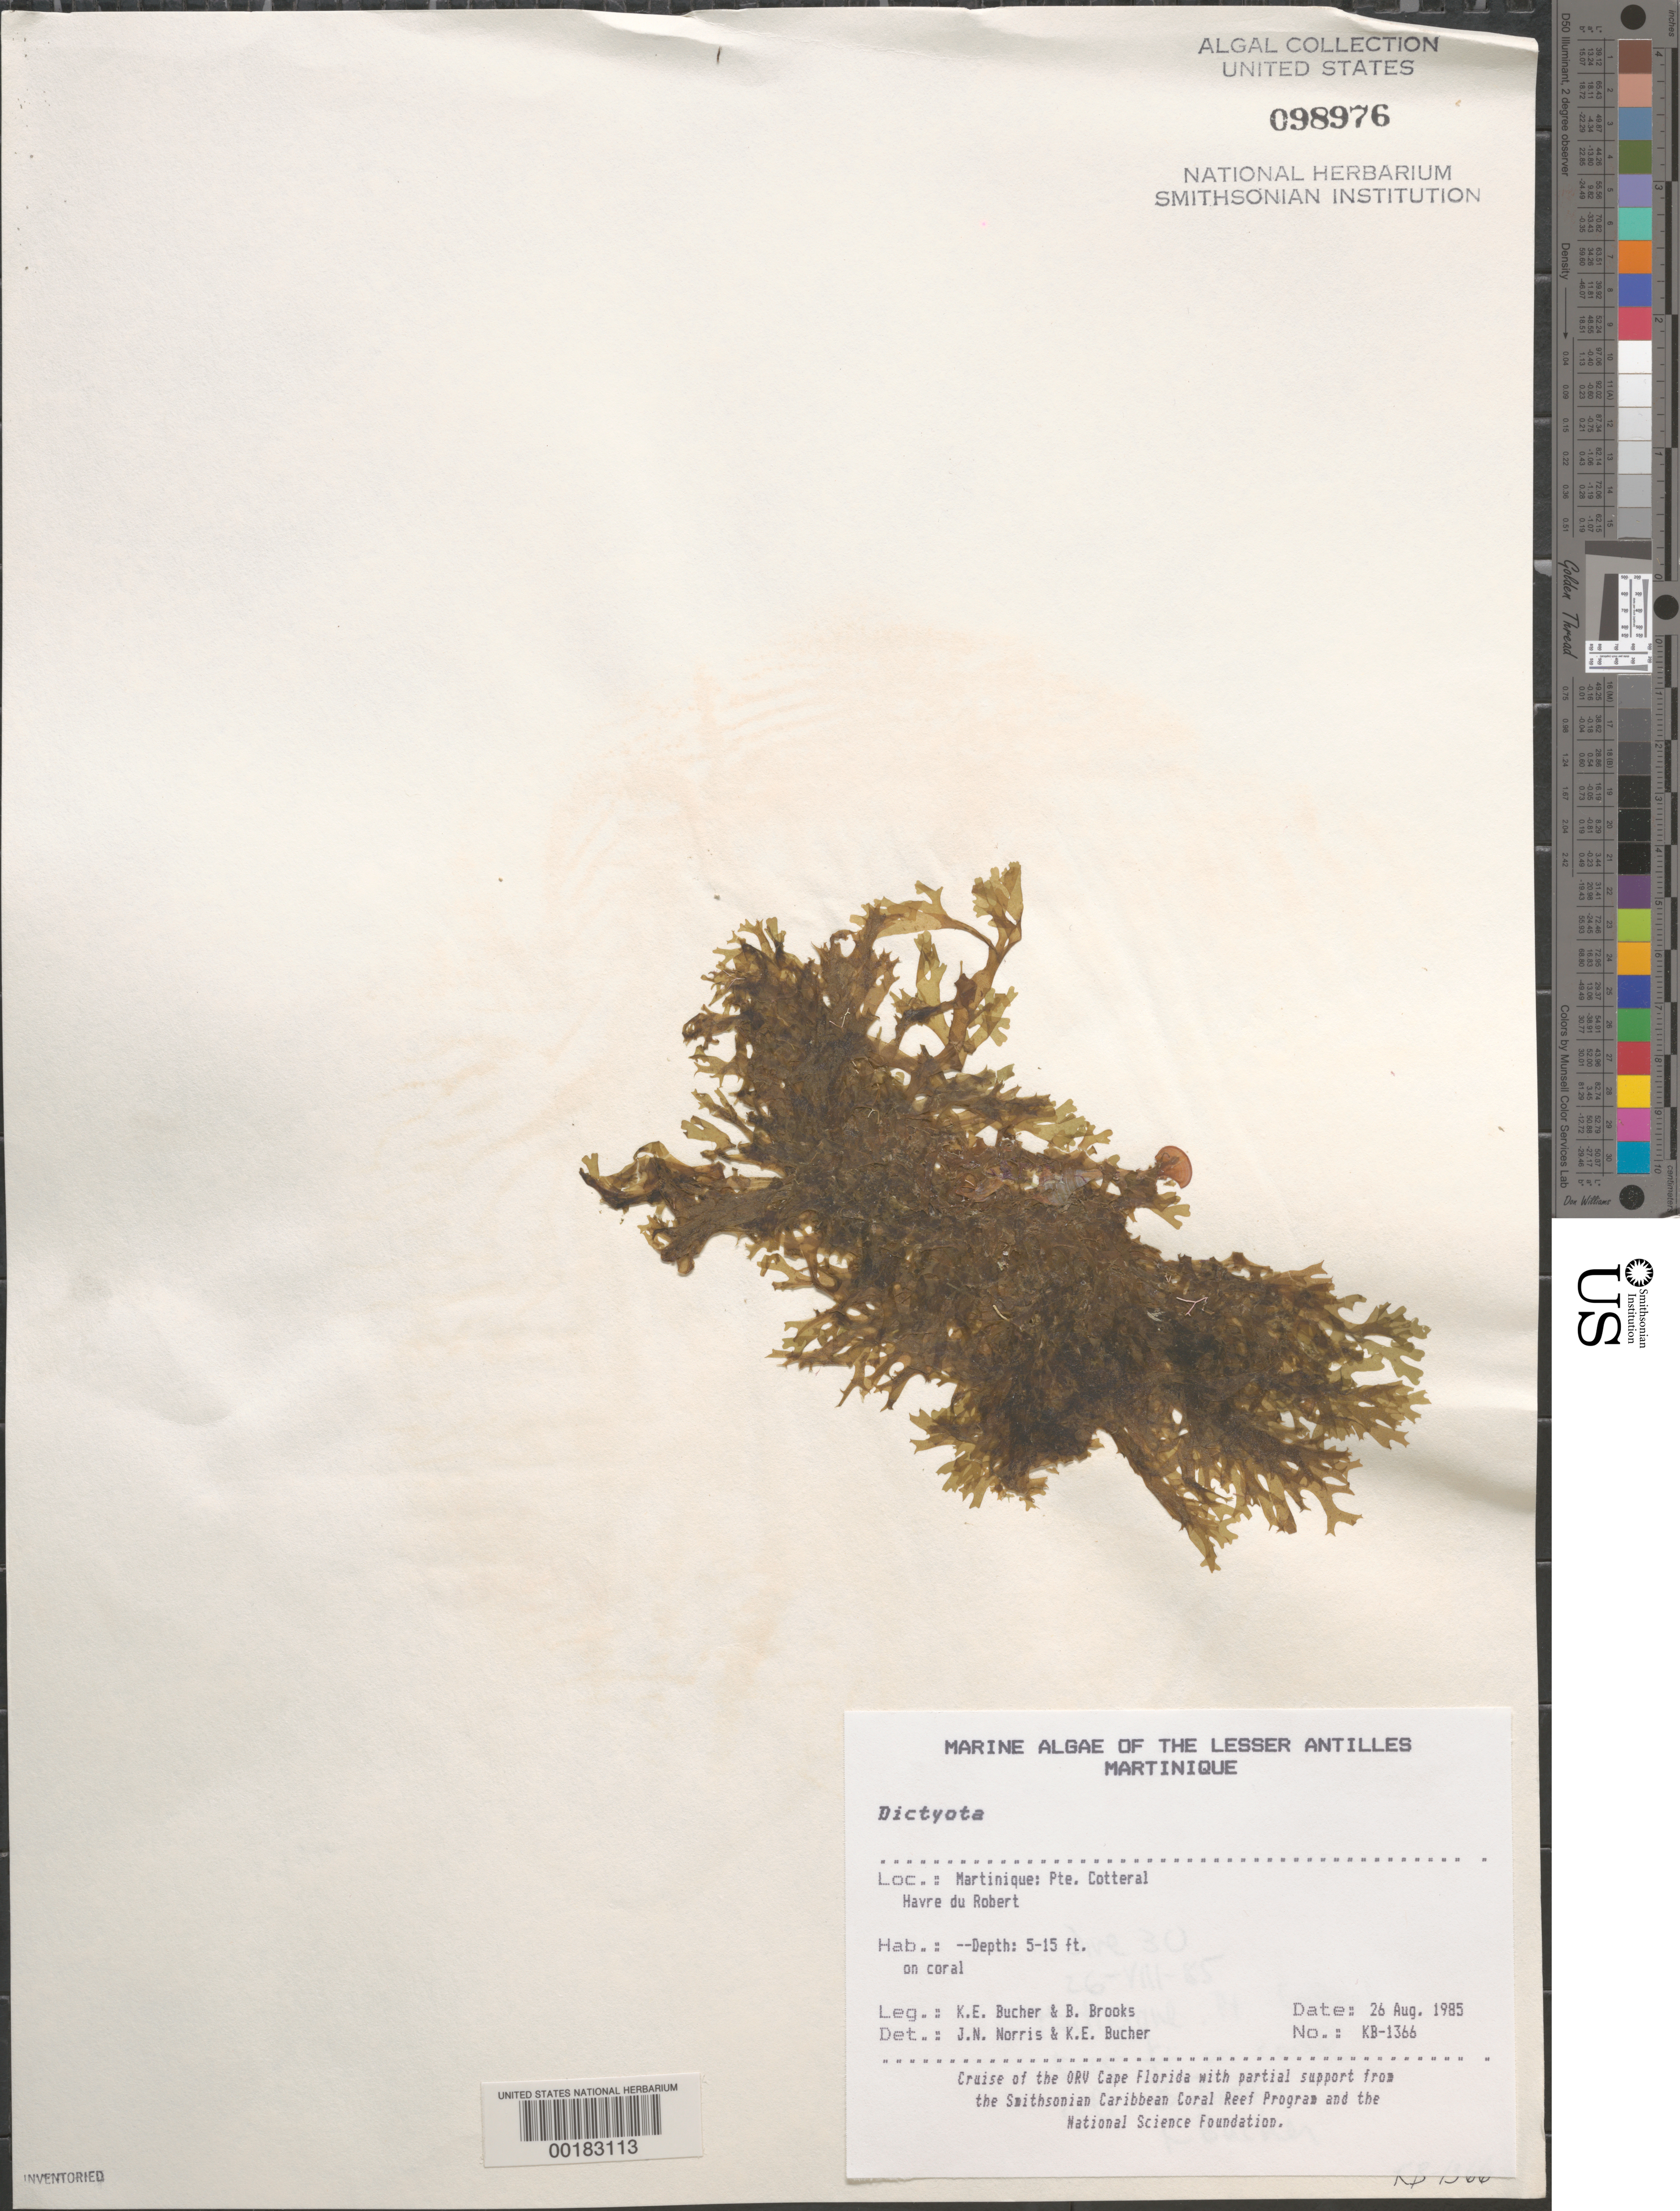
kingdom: Chromista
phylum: Ochrophyta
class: Phaeophyceae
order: Dictyotales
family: Dictyotaceae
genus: Dictyota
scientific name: Dictyota sp.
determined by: Norris, J. N.; Bucher, K. E.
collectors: K. E. Bucher & B. Brooks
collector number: Kb-1366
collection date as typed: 26 Aug 1985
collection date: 1985-08-26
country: Martinique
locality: Pointe Cotteral, Havre du Robert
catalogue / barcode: US 98976